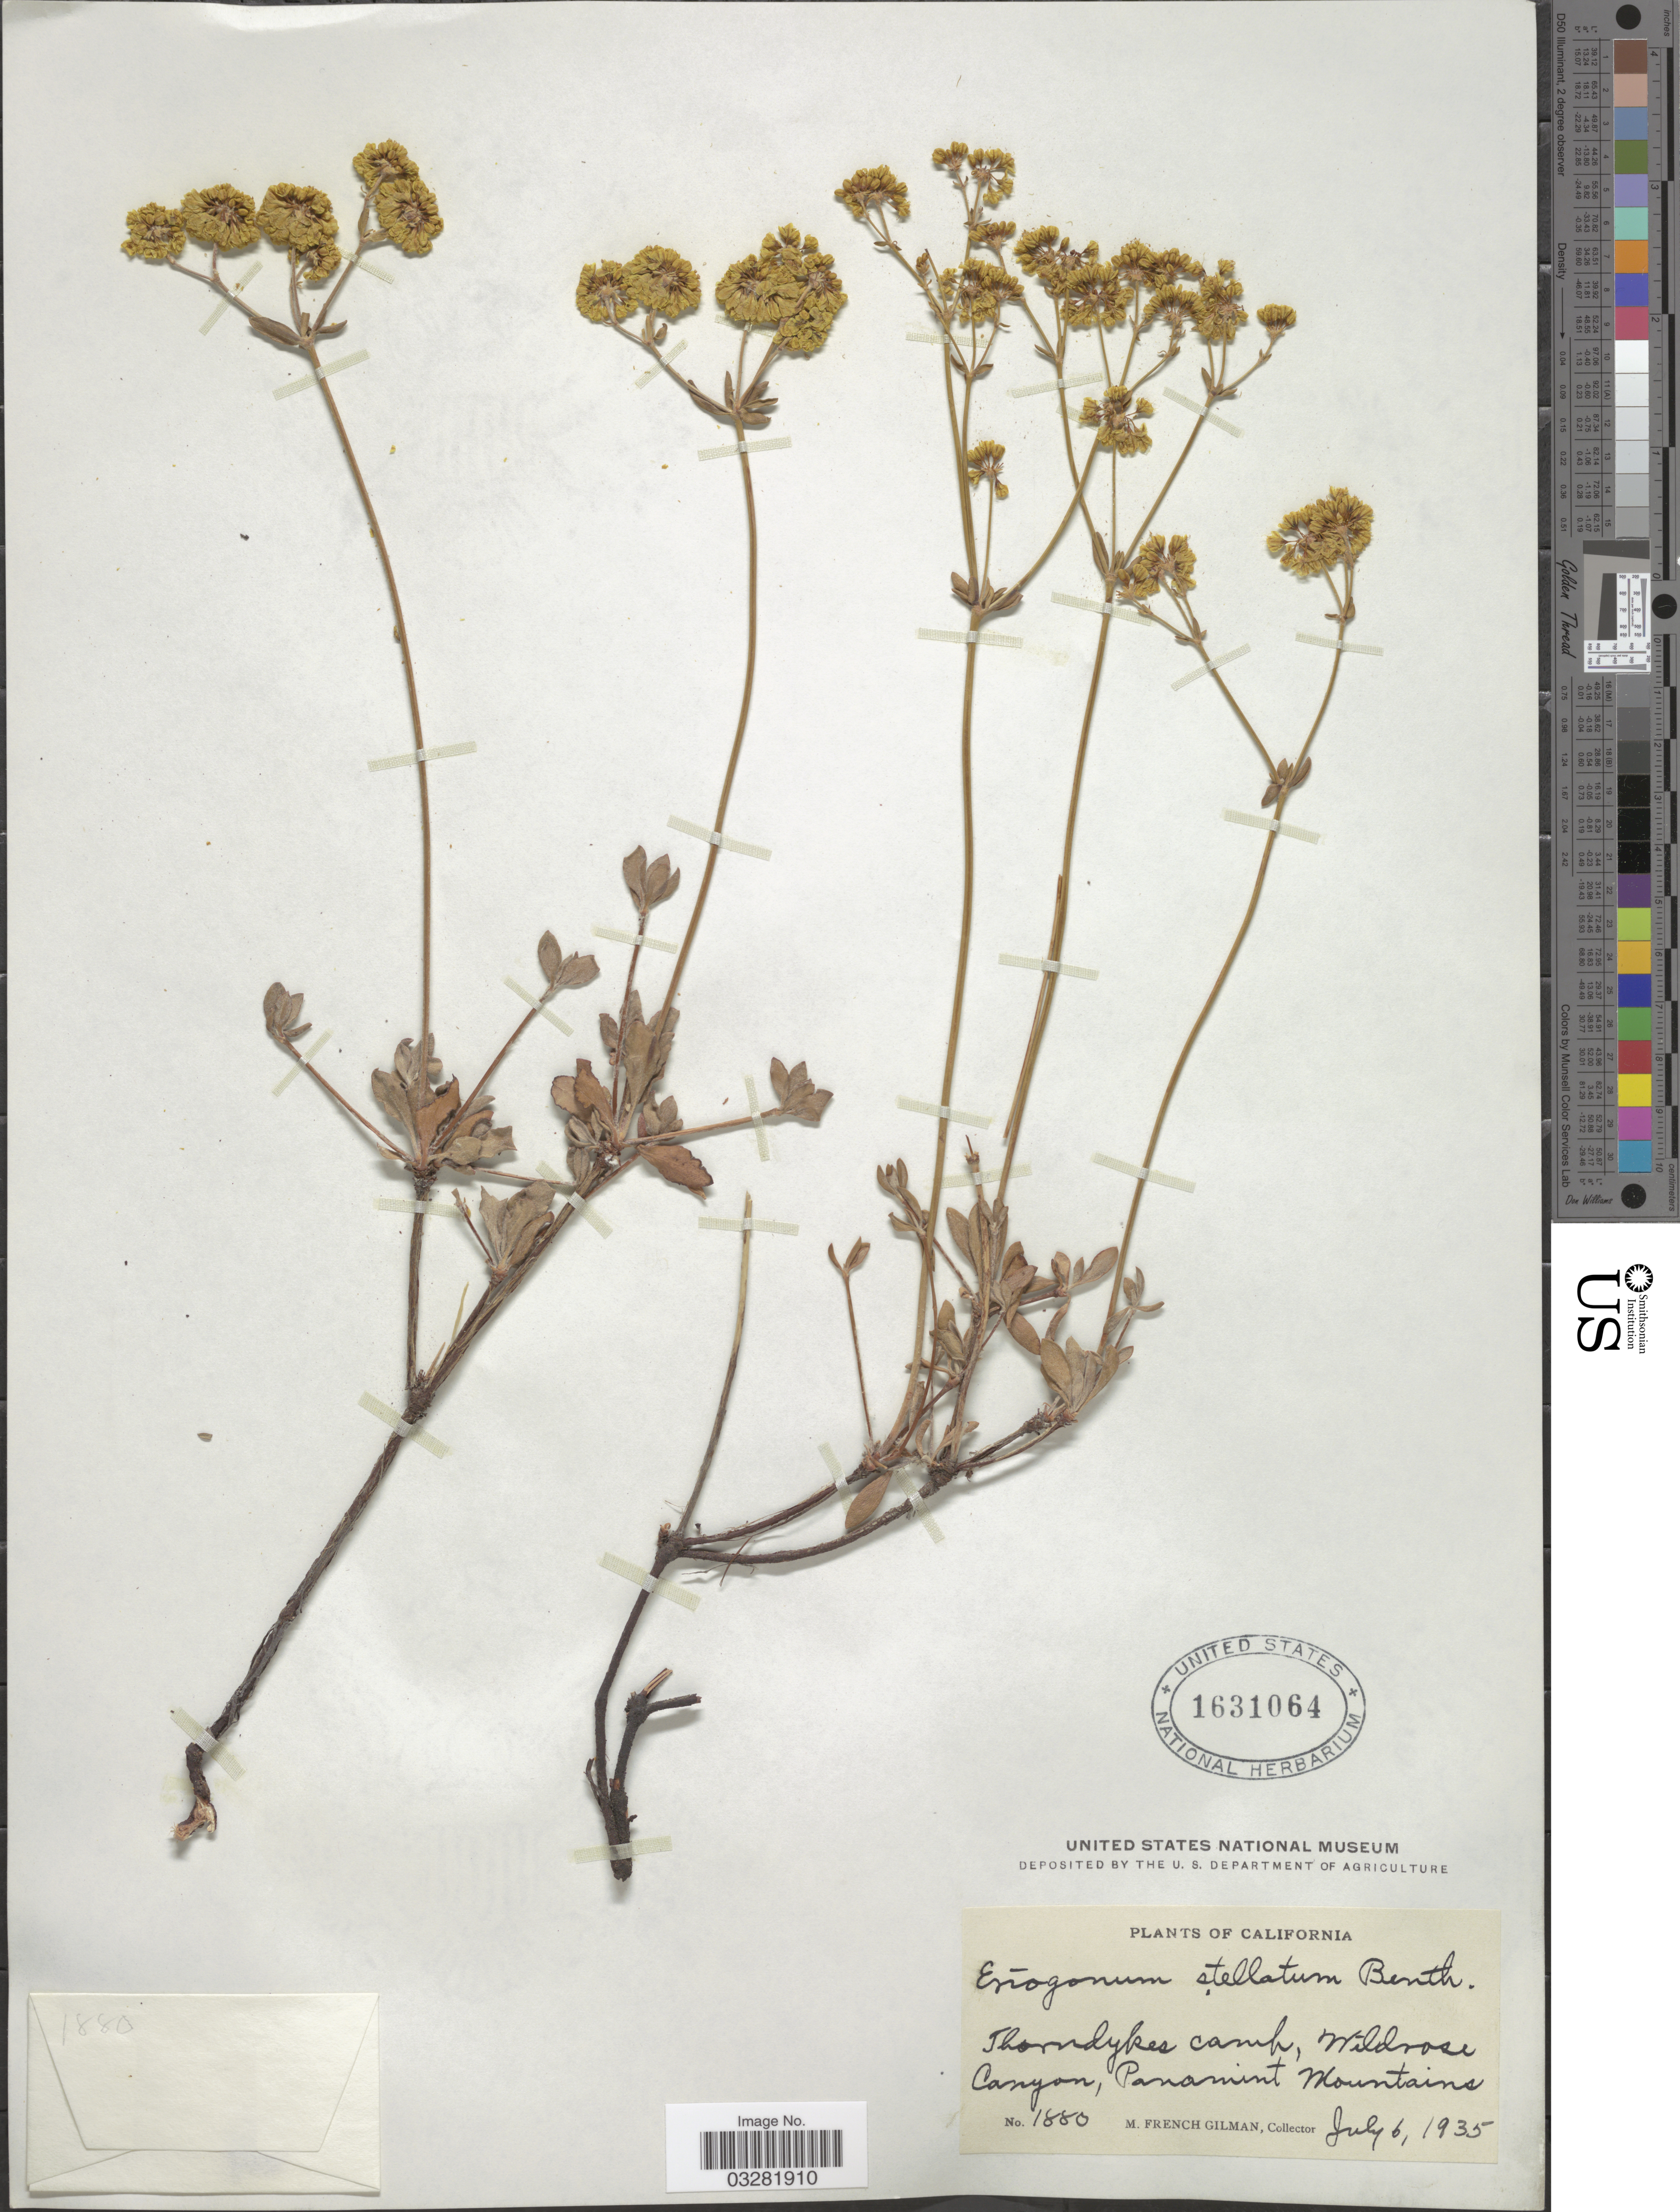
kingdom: Plantae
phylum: Tracheophyta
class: Magnoliopsida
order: Caryophyllales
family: Polygonaceae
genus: Eriogonum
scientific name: Eriogonum umbellatum var. subaridum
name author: S. Stokes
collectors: M. F. Gilman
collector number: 1880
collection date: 1935-07-06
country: United States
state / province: California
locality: Horndykes camp, Wildrose Canyon, Panamint Mountains.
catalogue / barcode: US 1631064